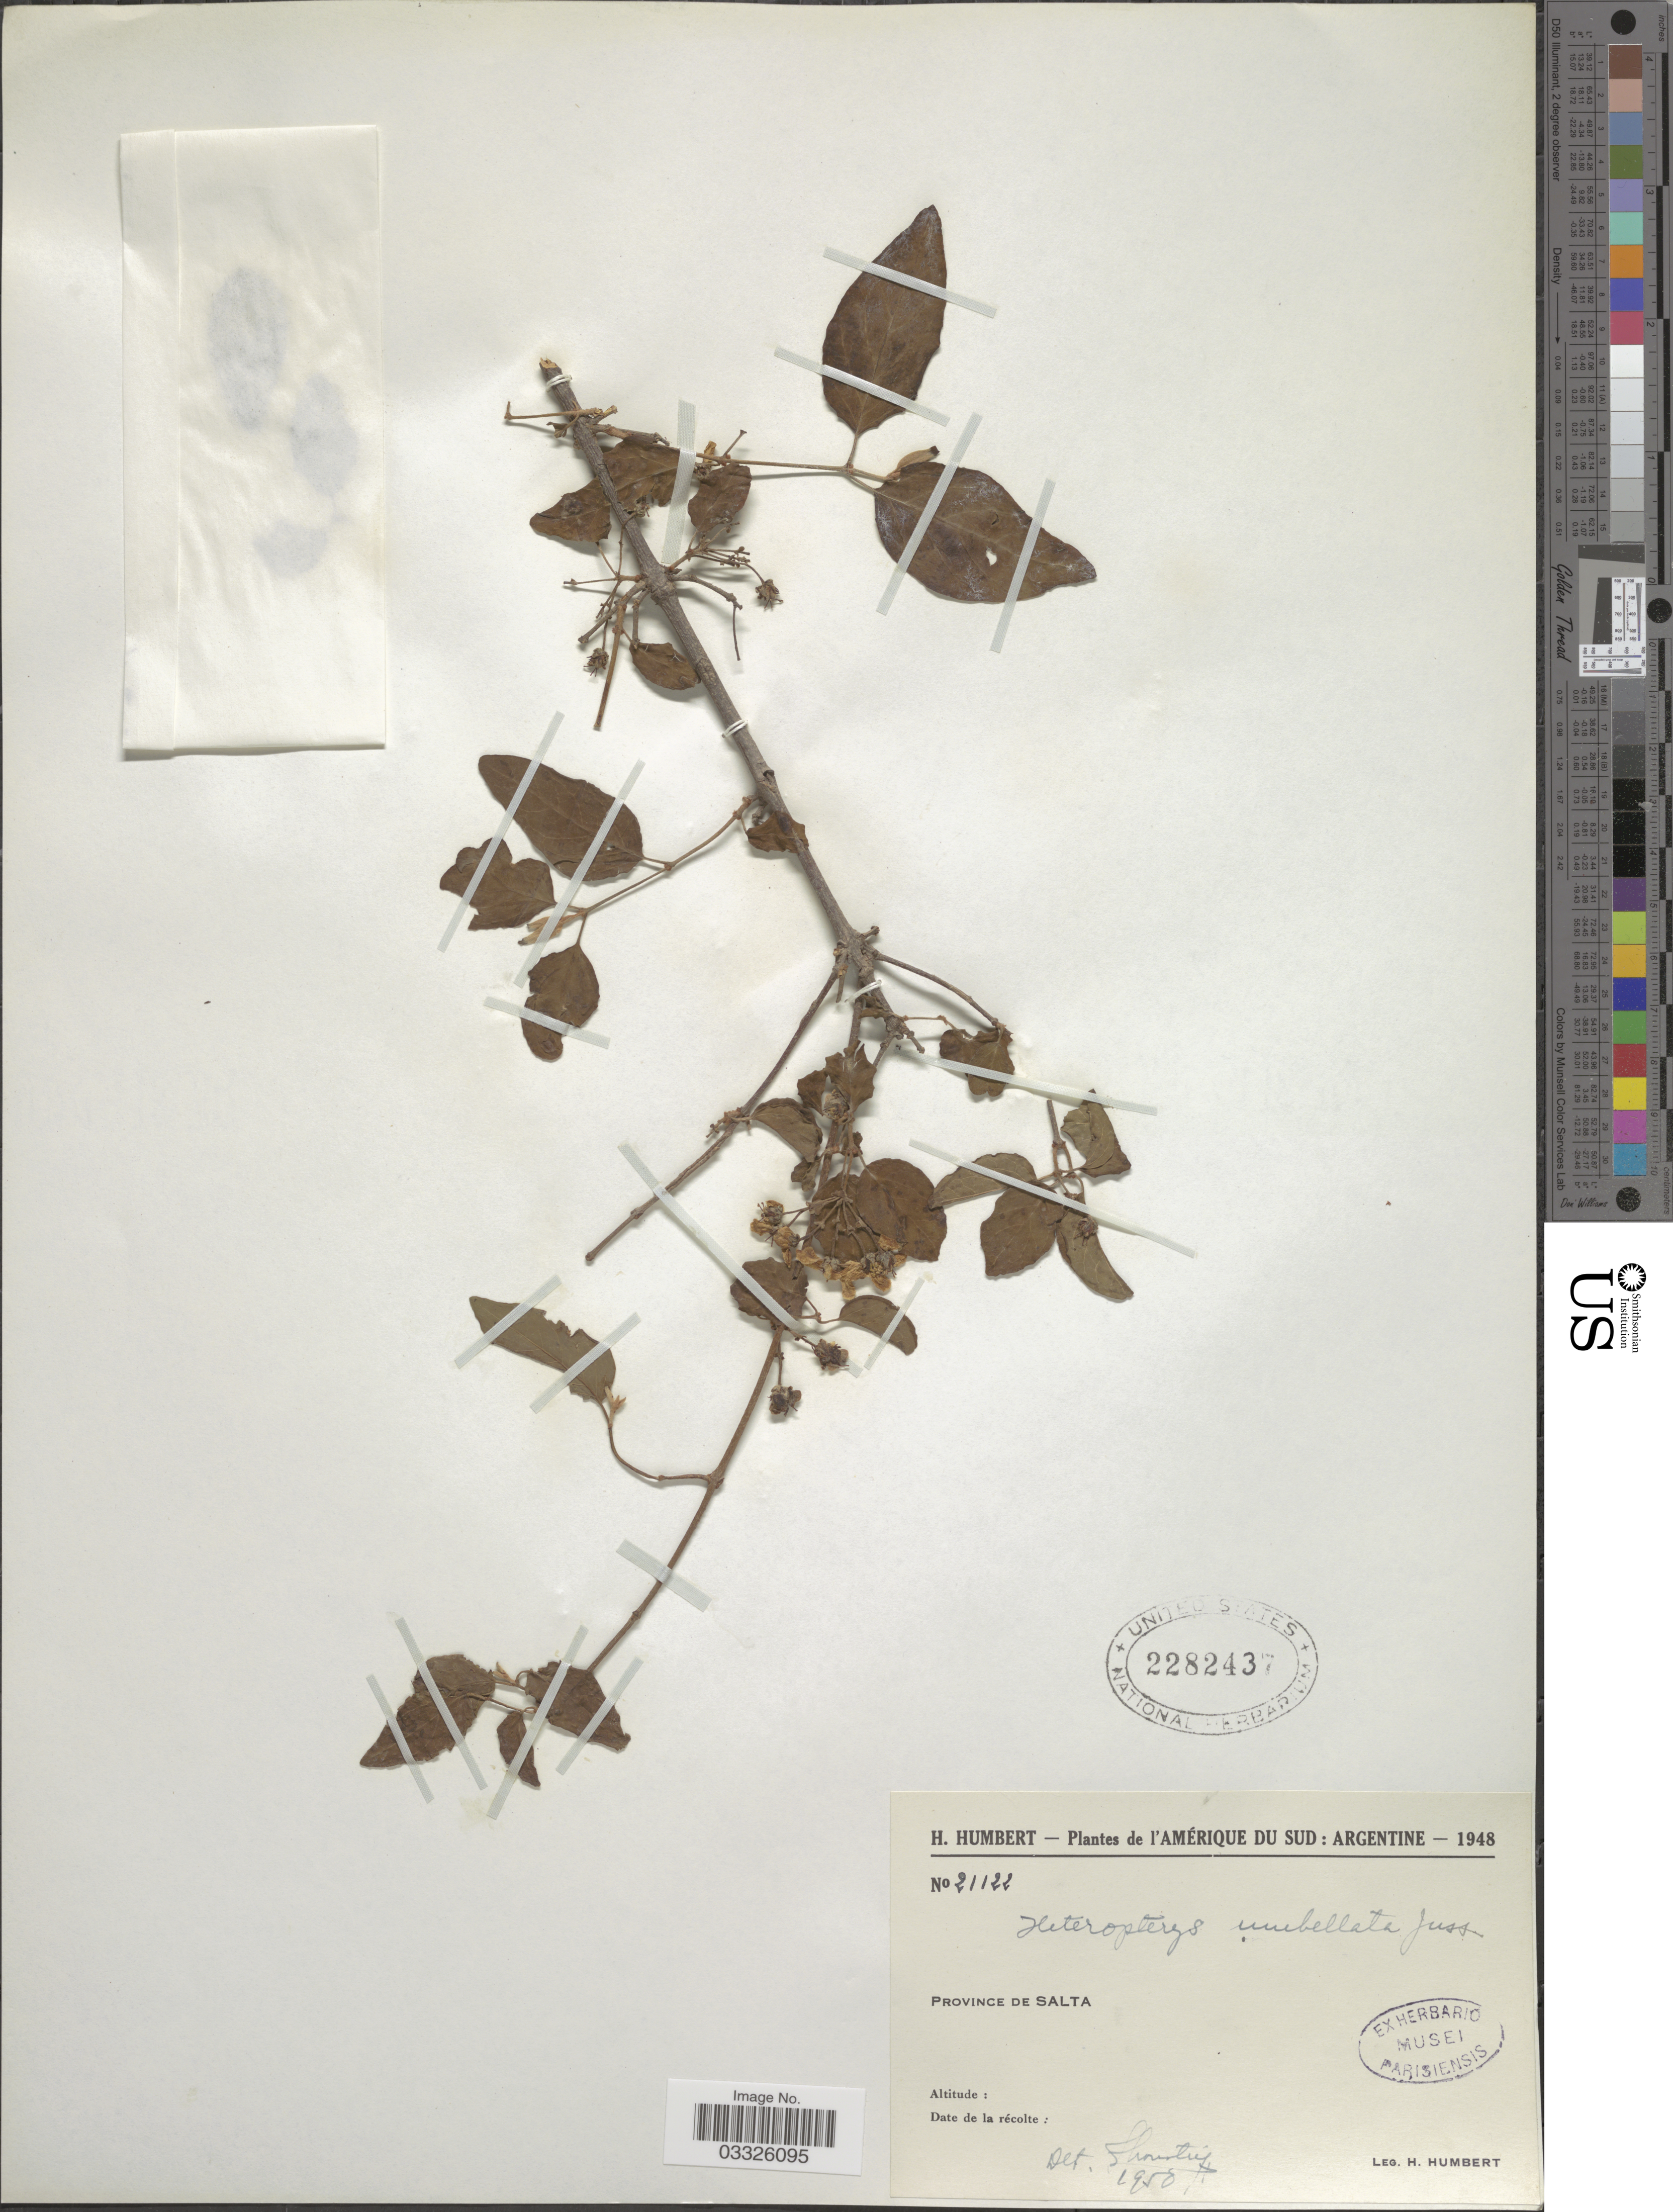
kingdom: Plantae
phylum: Tracheophyta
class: Magnoliopsida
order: Malpighiales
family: Malpighiaceae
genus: Heteropterys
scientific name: Heteropterys umbellata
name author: A. Juss.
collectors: H. Humbert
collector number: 21122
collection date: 1948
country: Argentina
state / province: Salta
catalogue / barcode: US 2282437